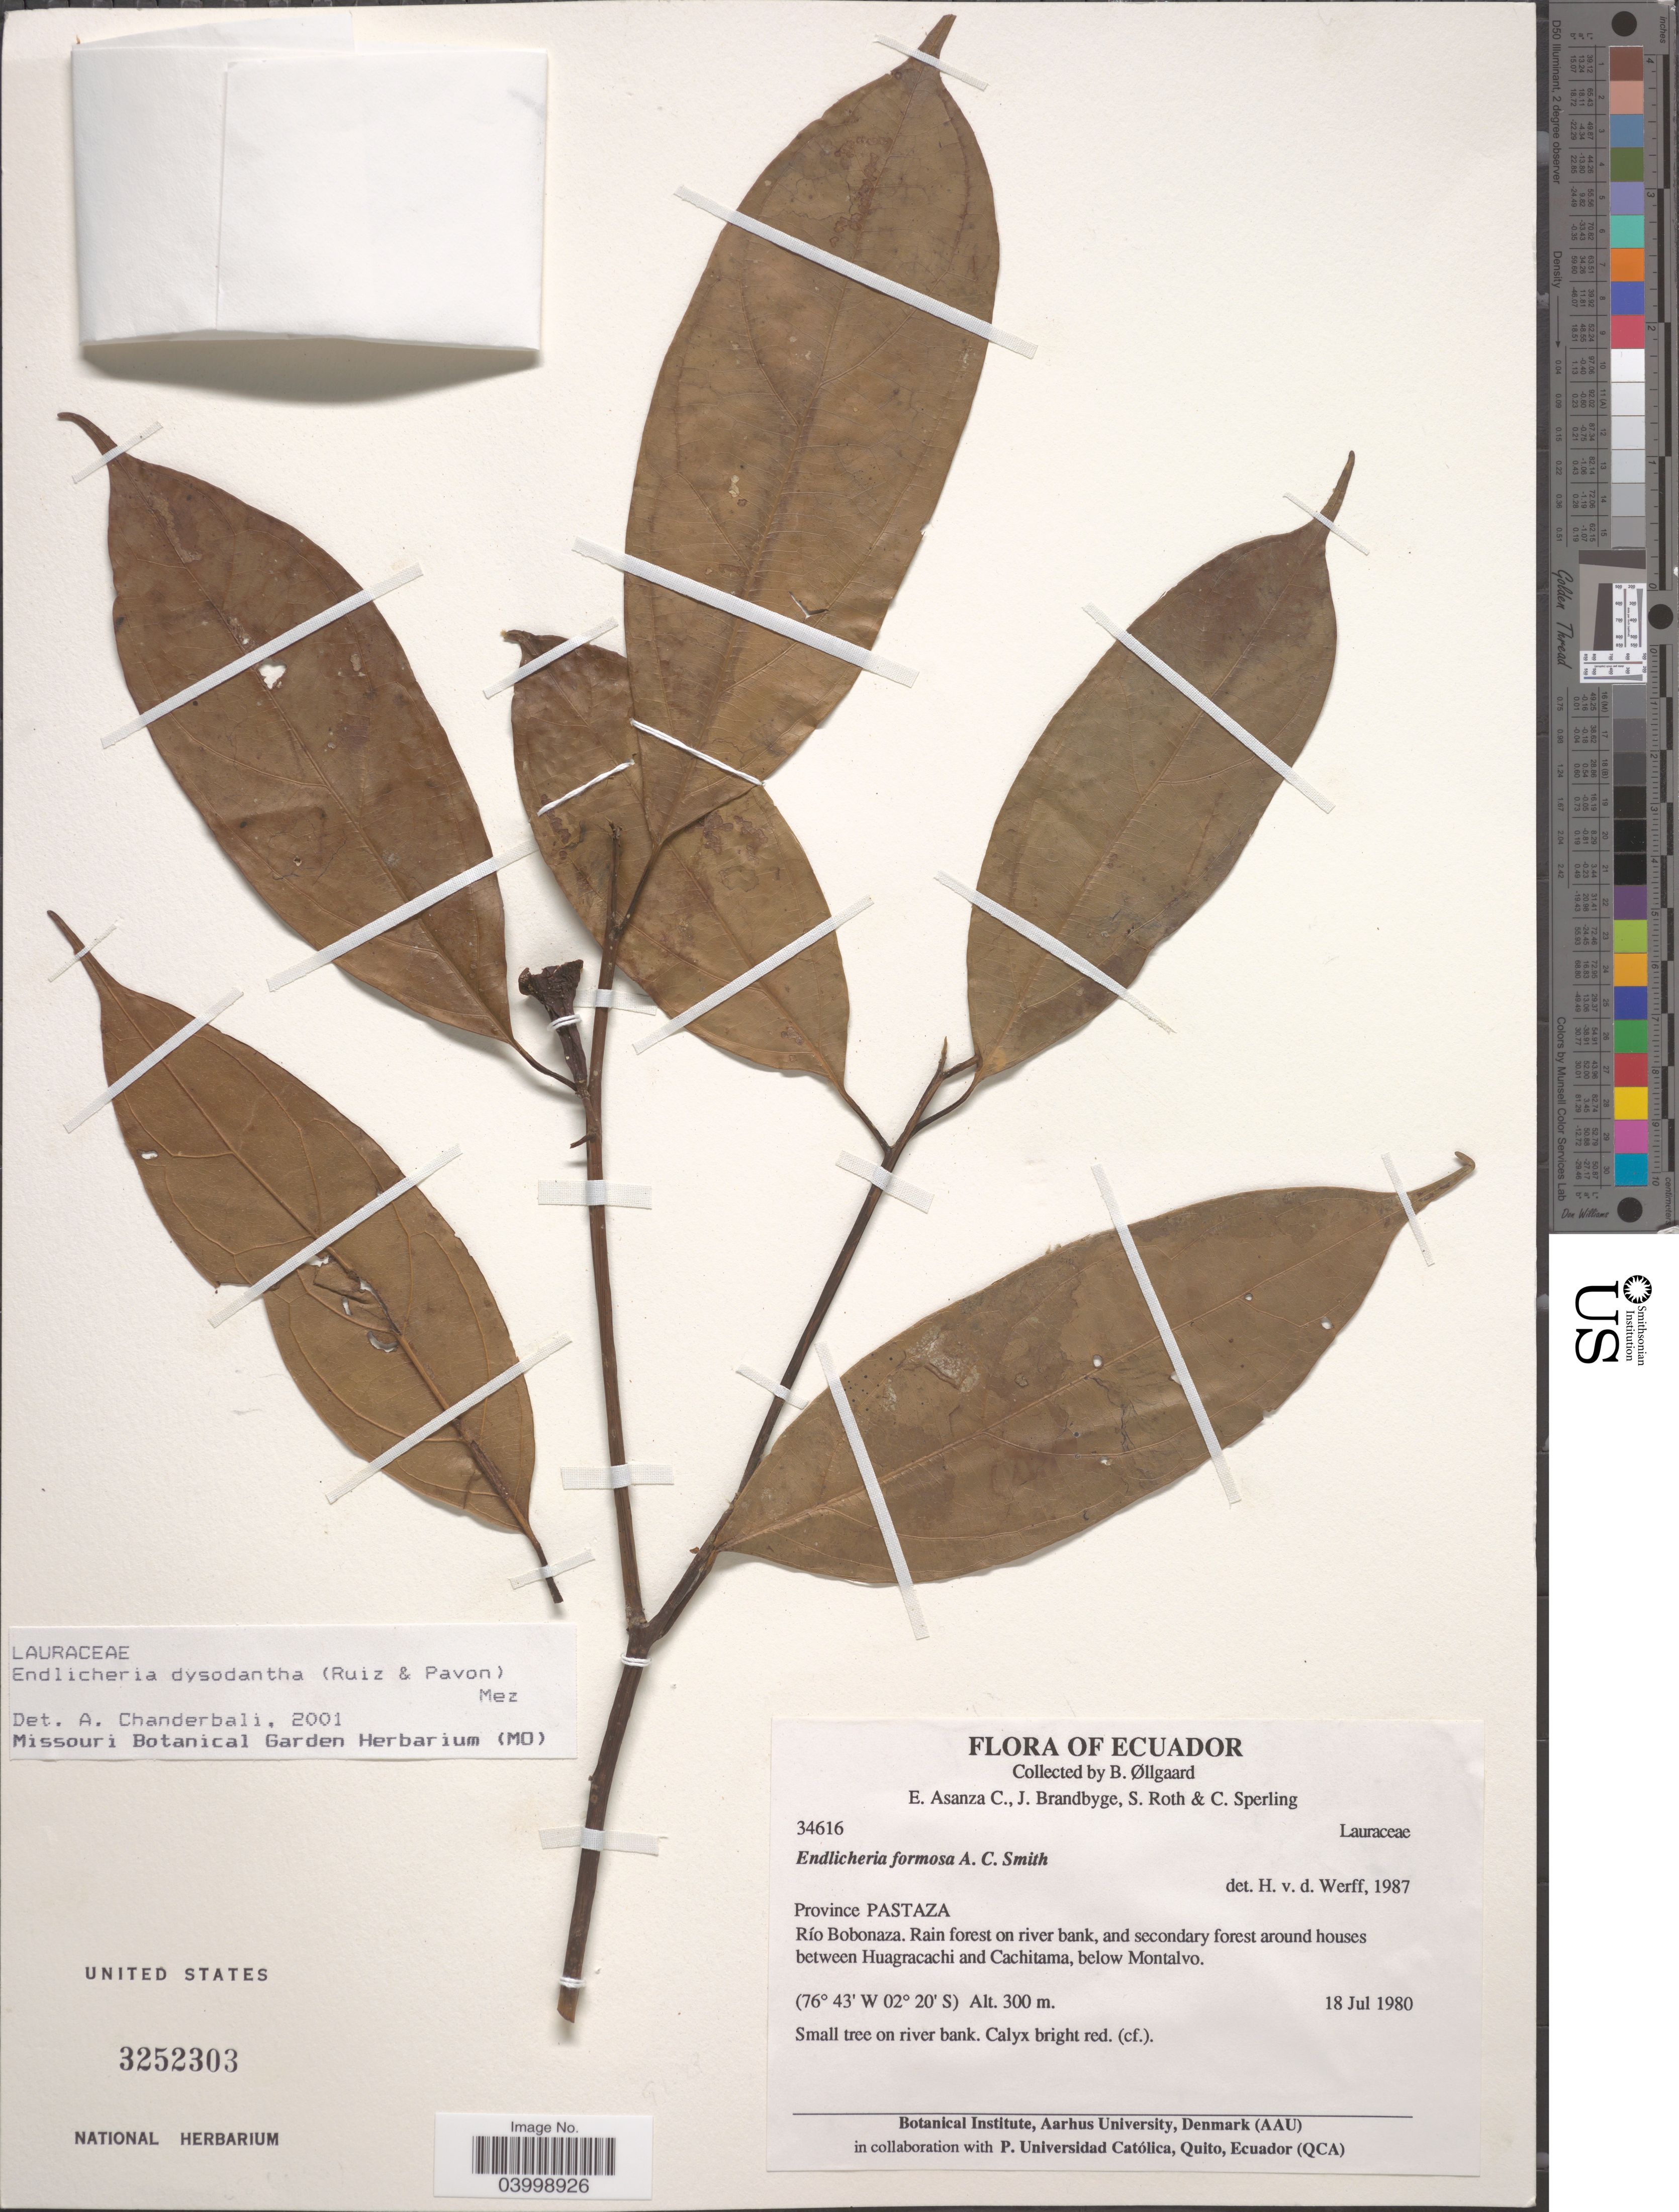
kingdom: Plantae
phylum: Tracheophyta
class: Magnoliopsida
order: Laurales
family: Lauraceae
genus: Endlicheria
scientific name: Endlicheria dysodantha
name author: Mez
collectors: B. Ollgaart, E. Asanza C., J. Brandbyge, S. Roth & C. Sperling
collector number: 34616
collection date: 1980-07-18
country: Ecuador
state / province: Pastaza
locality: Río Bobonaza. On river bank, around houses between Huagracachi and Cachitama, below Montalvo.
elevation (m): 300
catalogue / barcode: US 3252303